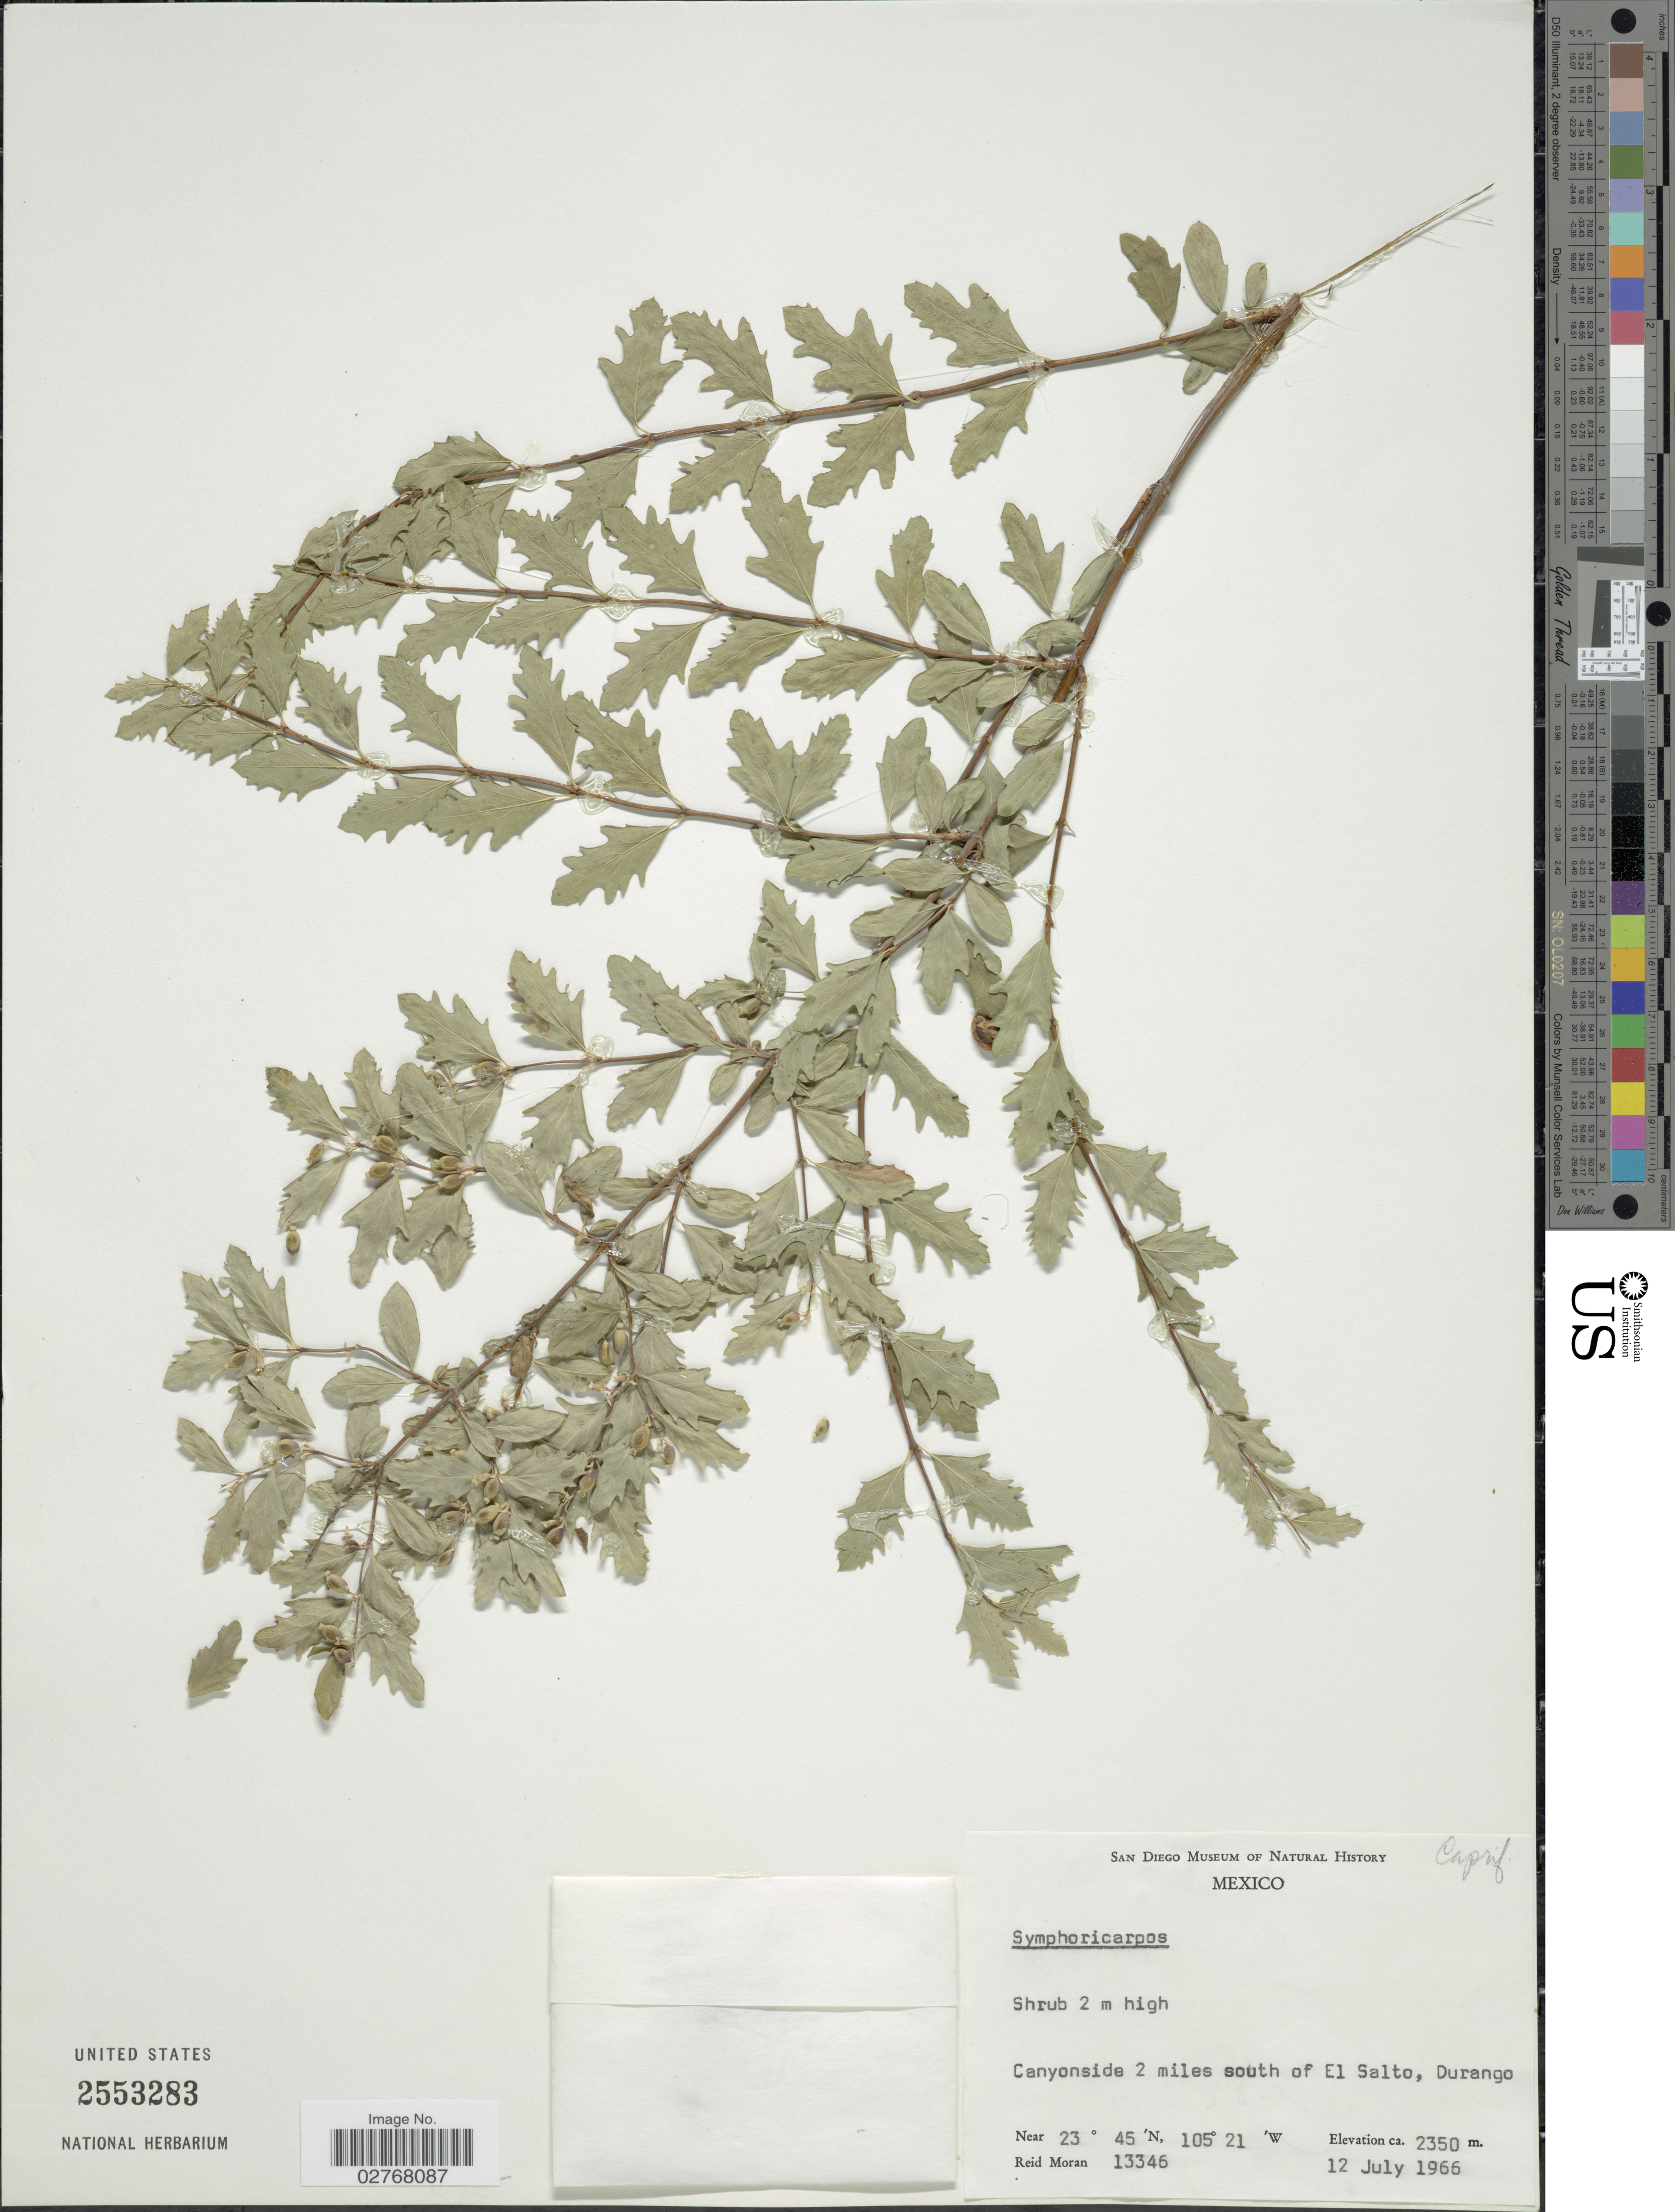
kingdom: Plantae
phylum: Tracheophyta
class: Magnoliopsida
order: Dipsacales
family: Caprifoliaceae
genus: Symphoricarpos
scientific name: Symphoricarpos sp.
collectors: R. V. Moran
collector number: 13346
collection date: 1966-07-12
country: Mexico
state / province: Durango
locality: Canyonside 2 miles south of El Salto, Durango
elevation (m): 2350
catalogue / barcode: US 2553283